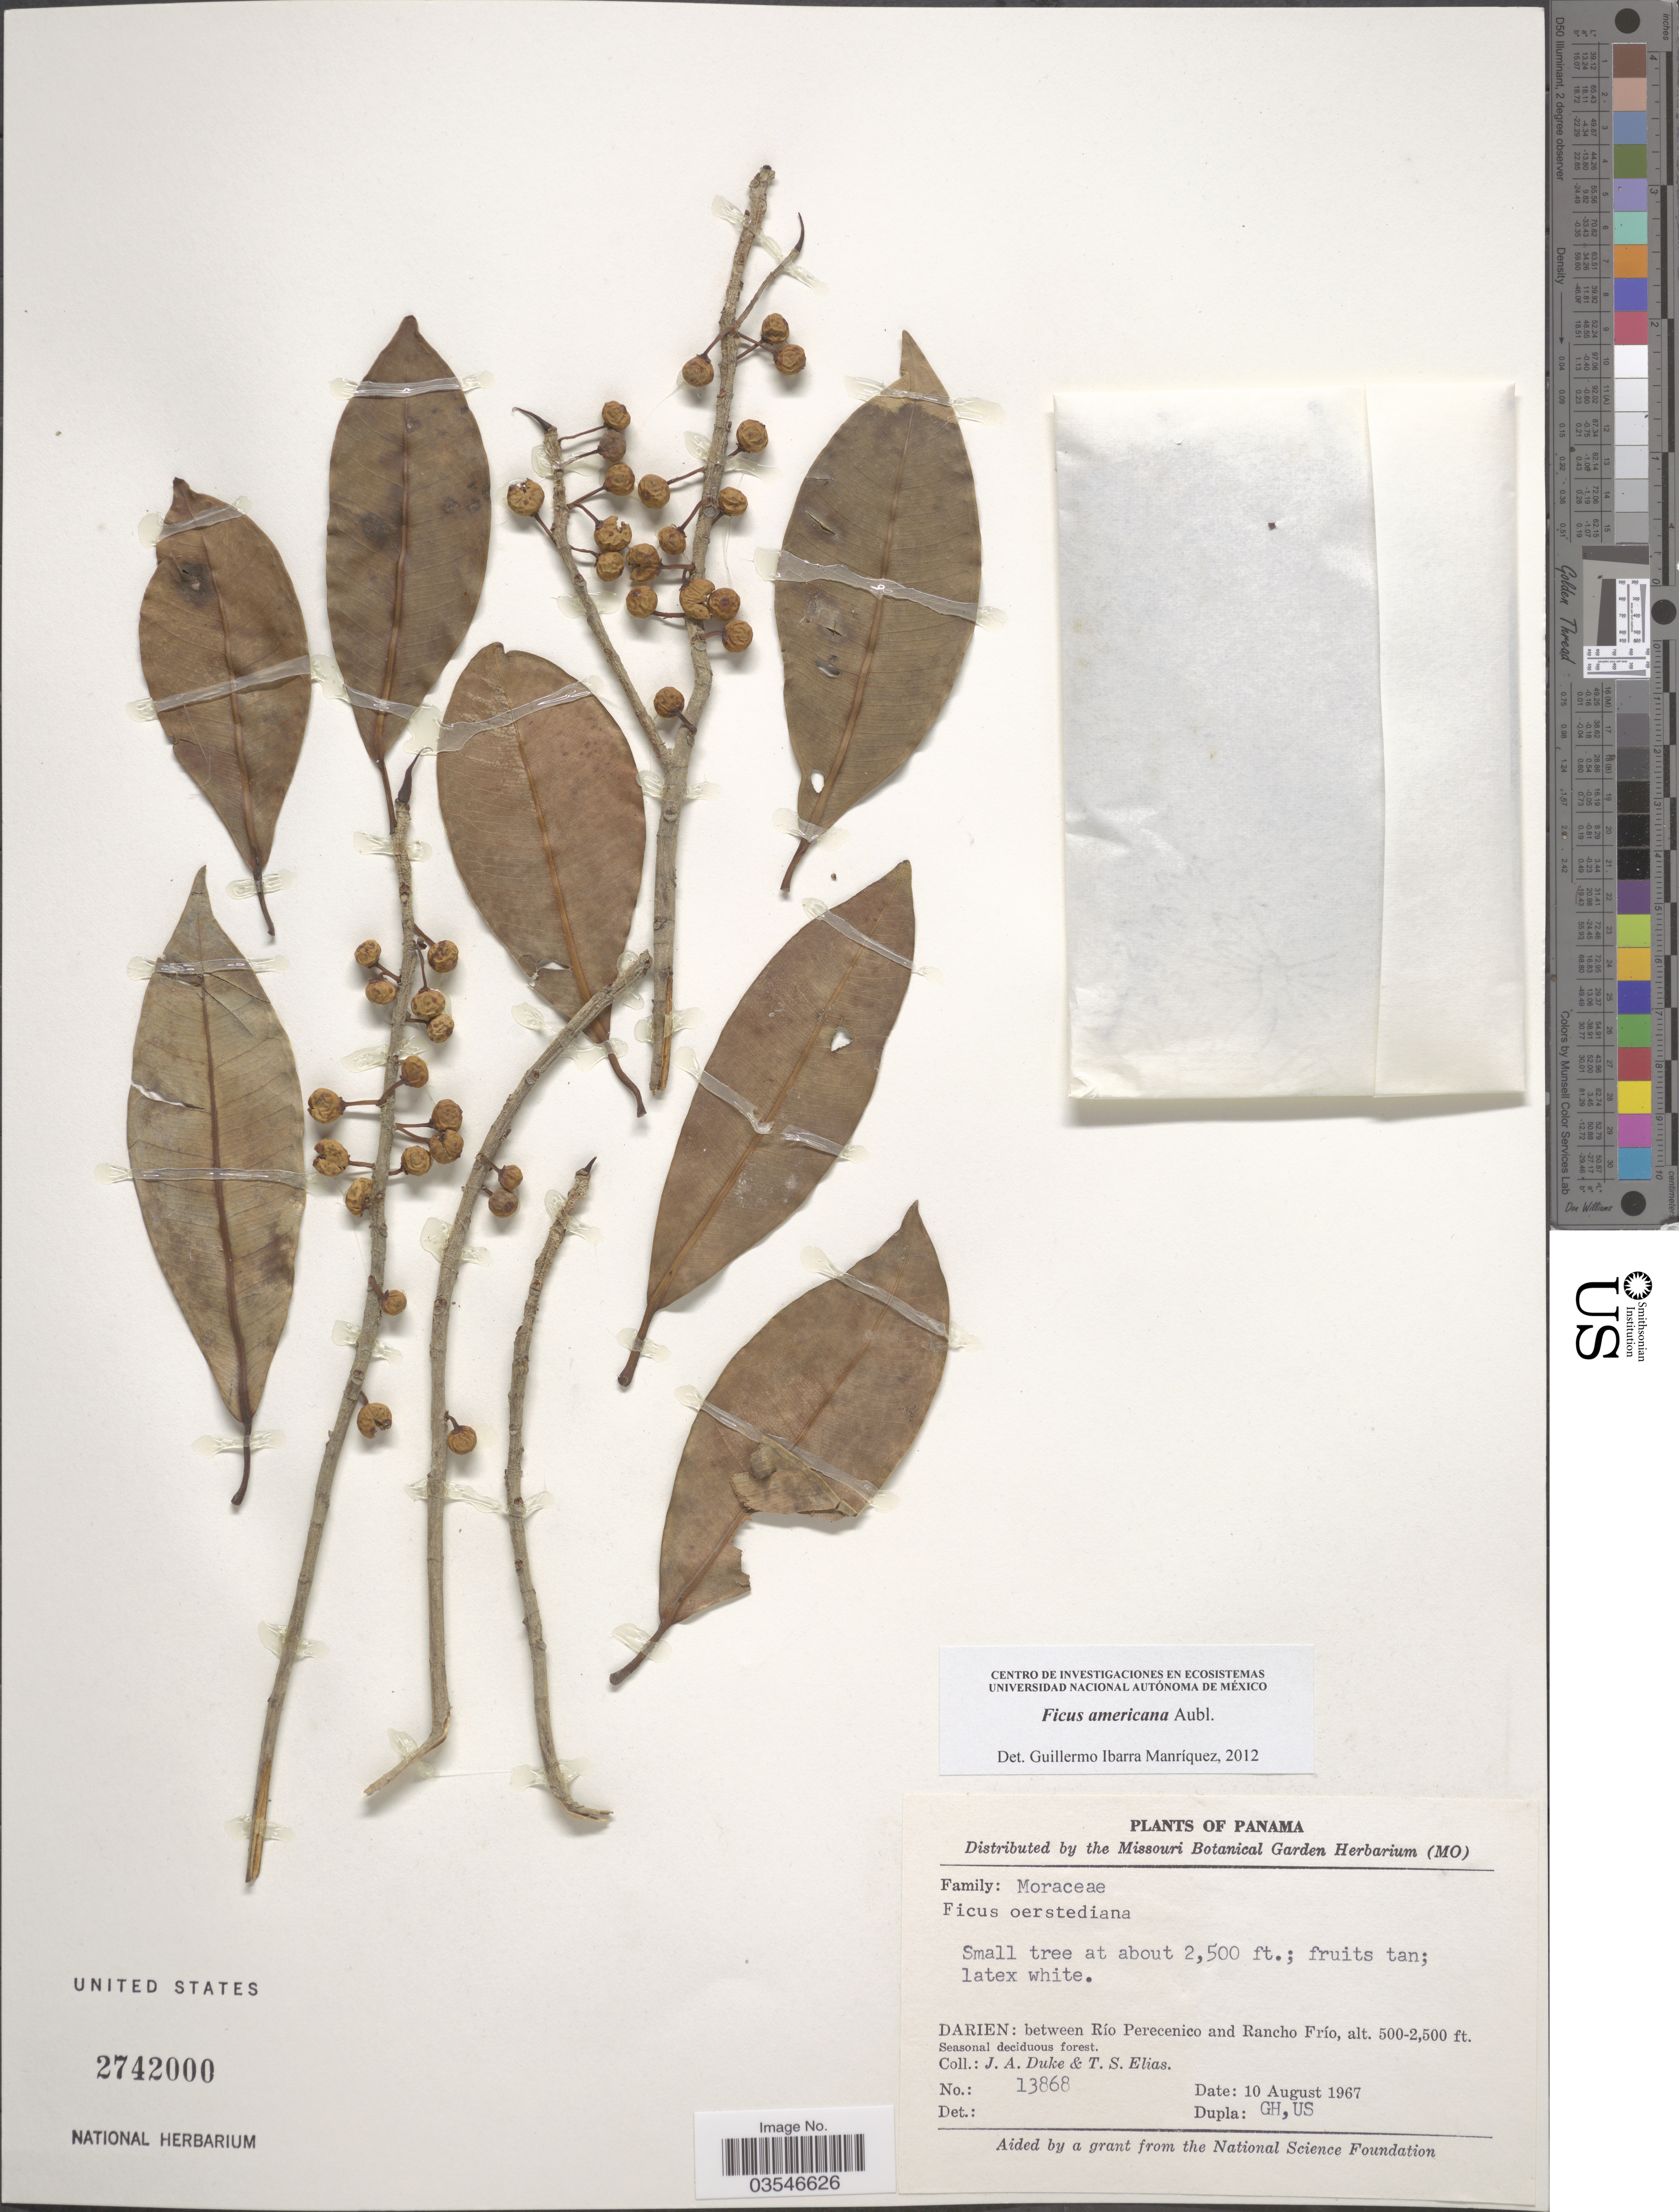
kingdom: Plantae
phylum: Tracheophyta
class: Magnoliopsida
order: Rosales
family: Moraceae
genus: Ficus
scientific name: Ficus americana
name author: Aubl.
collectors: J. A. Duke & T. S. Elias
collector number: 13868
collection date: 1967-08-10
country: Panama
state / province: Darien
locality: Between Río Perecenico and Rancho Frío.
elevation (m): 152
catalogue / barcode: US 2742000